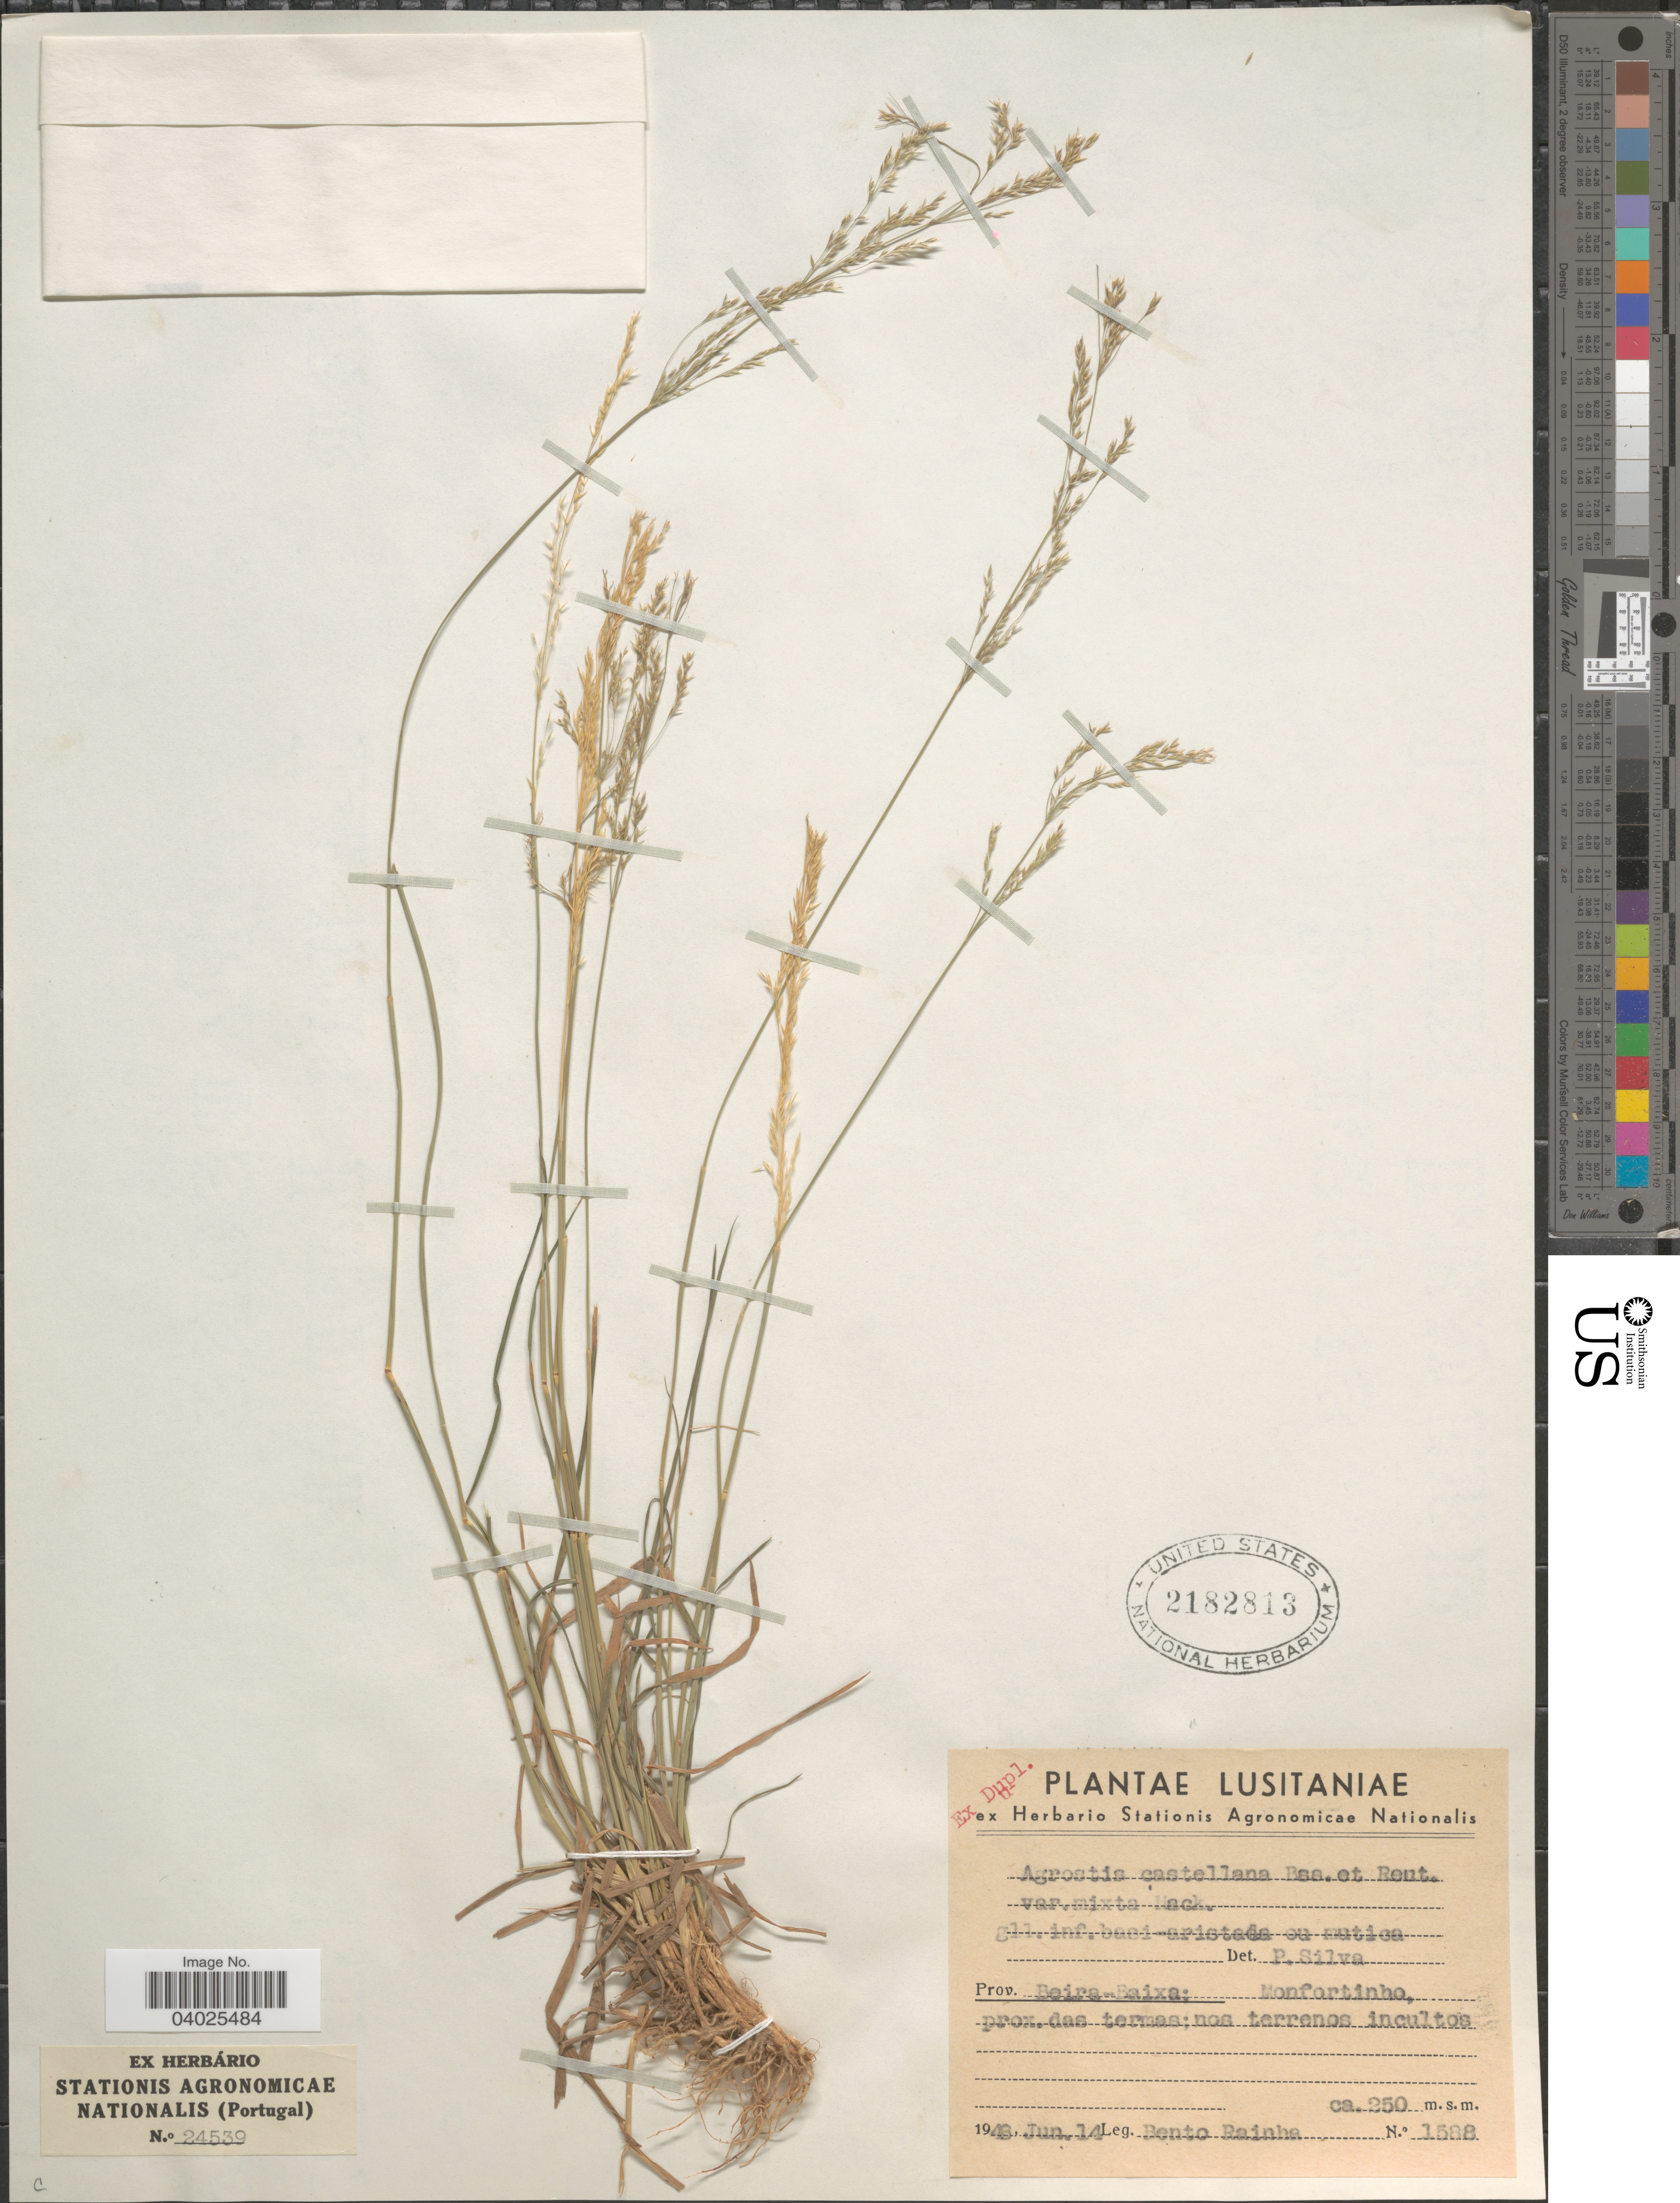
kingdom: Plantae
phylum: Tracheophyta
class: Liliopsida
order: Poales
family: Poaceae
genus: Agrostis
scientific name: Agrostis castellana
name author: Boiss. & Reut.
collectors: B. Rainha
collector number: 1588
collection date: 1948-06-14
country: Portugal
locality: Lusitaniae. Prov. Beira-Baixa: Monfortinho, prox.das termas.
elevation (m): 250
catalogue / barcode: US 2182813